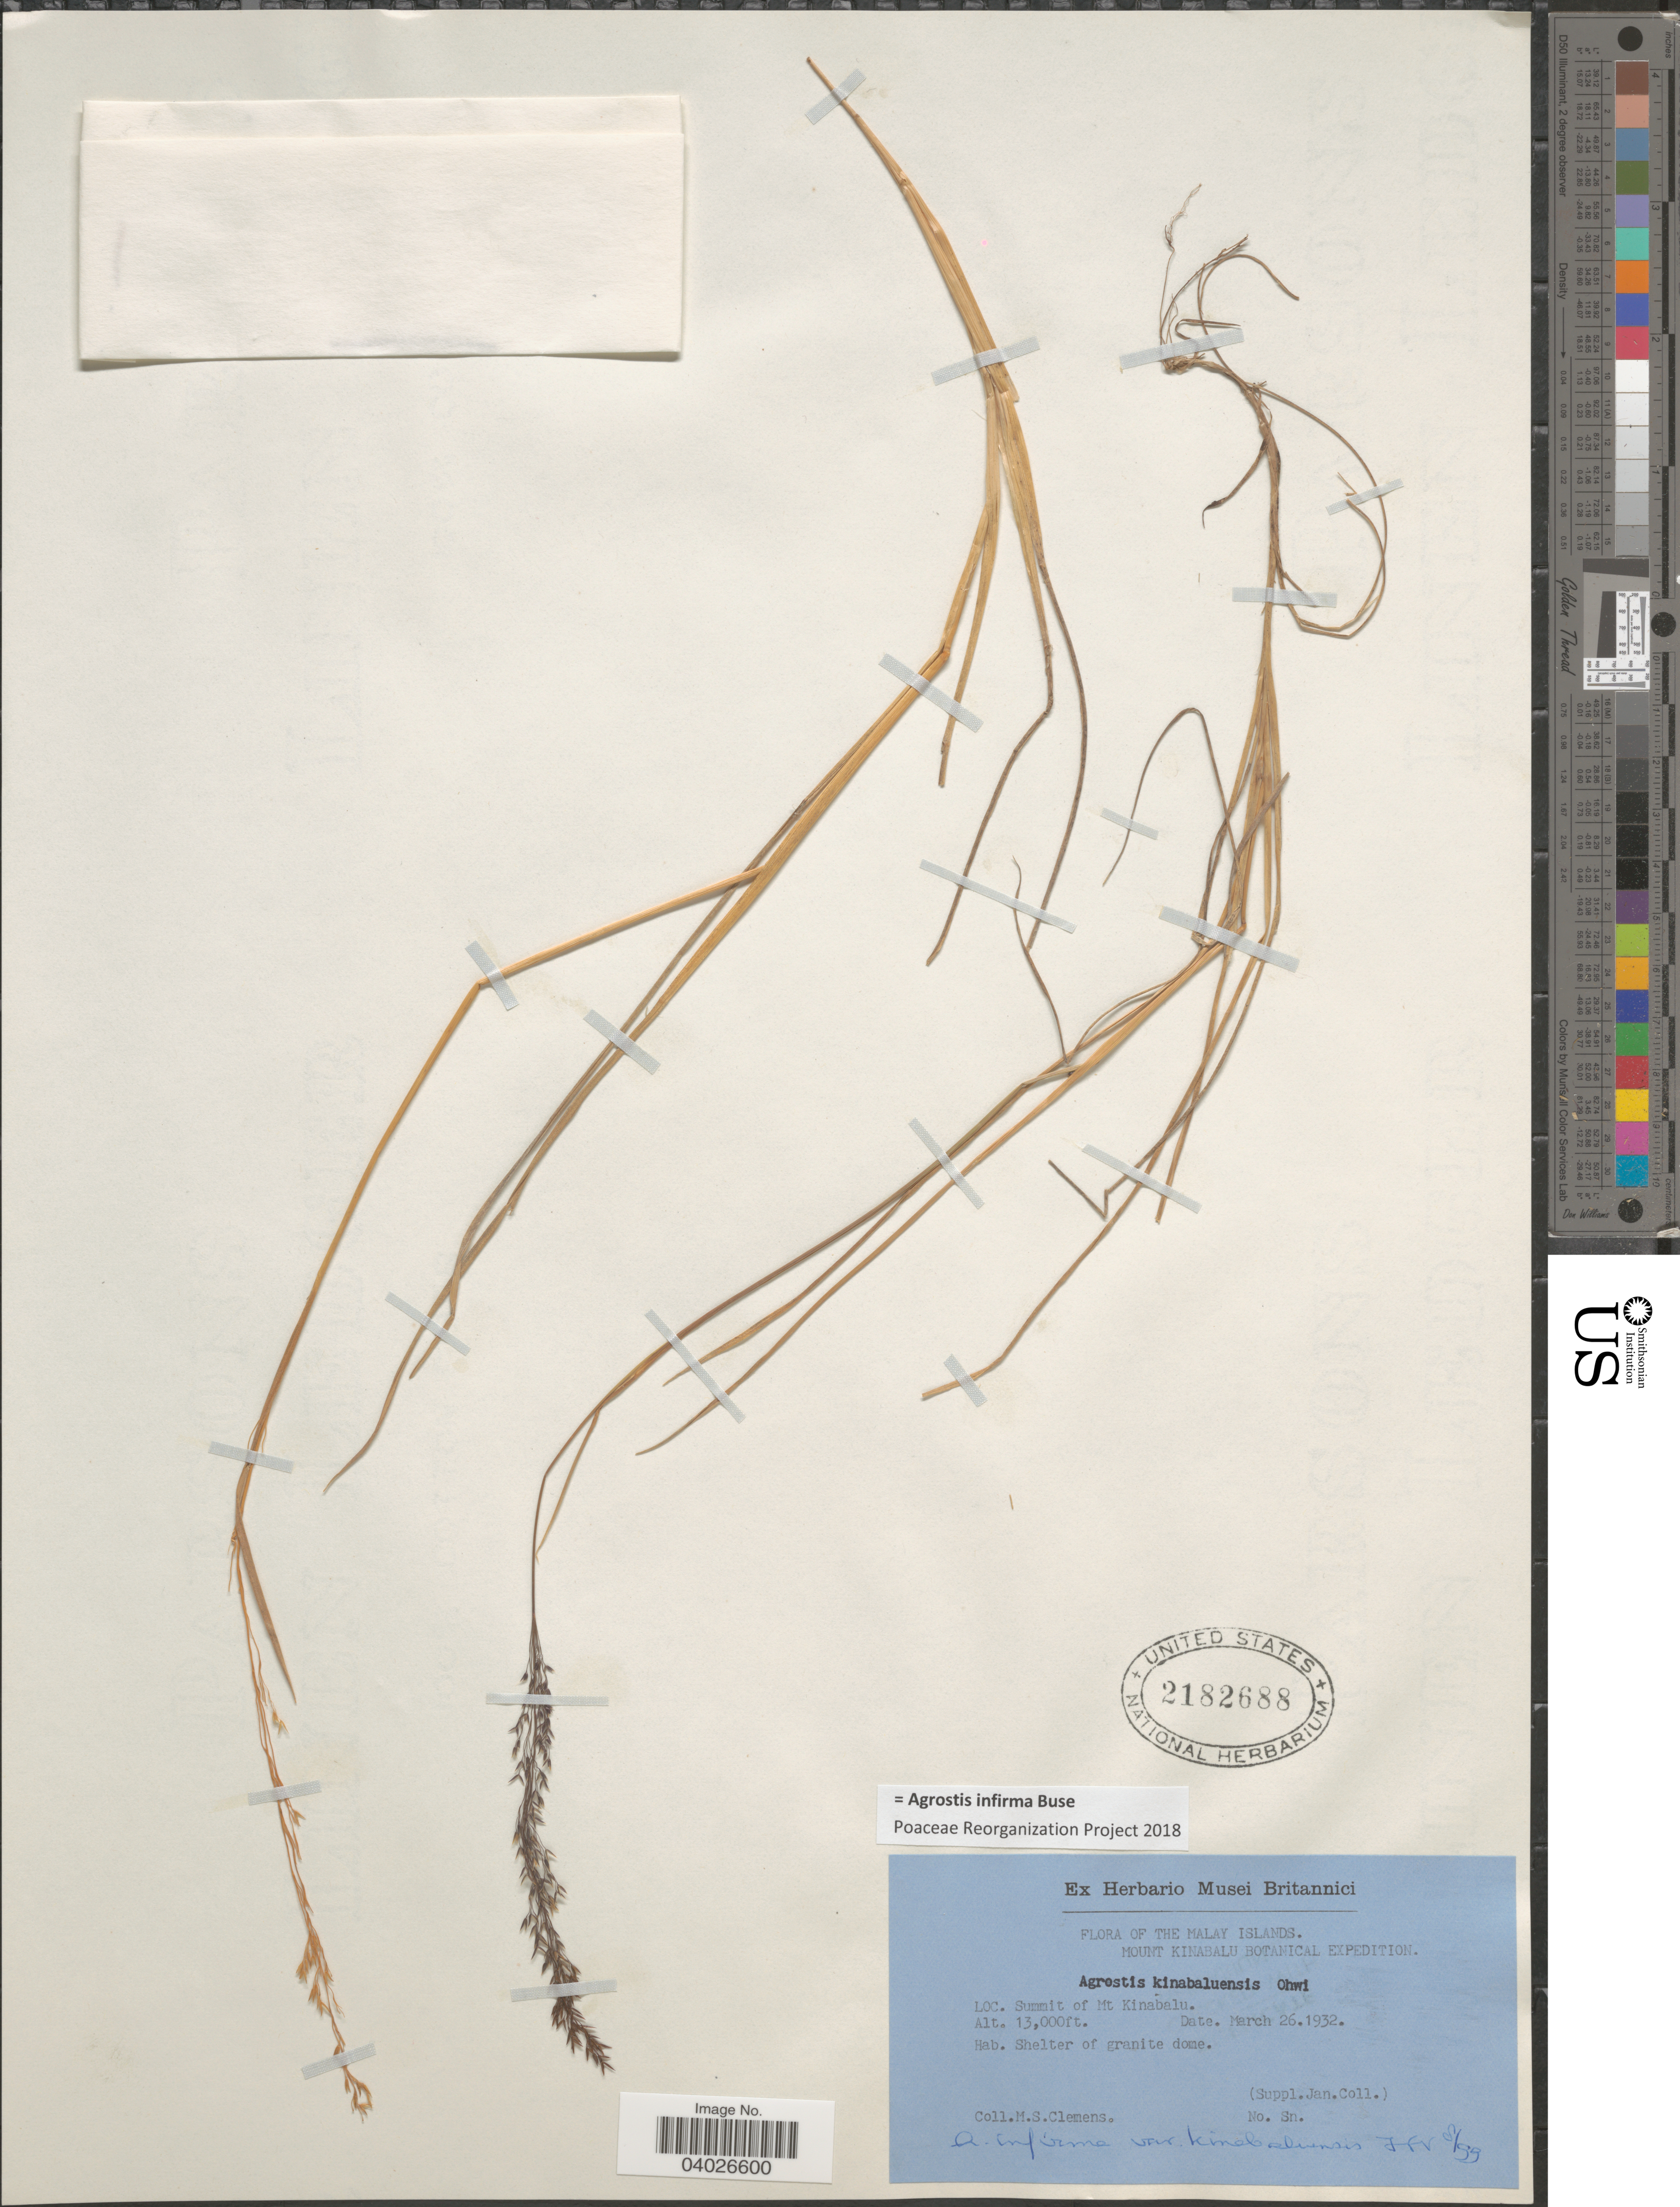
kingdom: Plantae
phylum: Tracheophyta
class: Liliopsida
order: Poales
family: Poaceae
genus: Agrostis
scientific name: Agrostis infirma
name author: Büse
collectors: M. S. Clemens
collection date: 1932-03-26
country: Malaysia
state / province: Sabah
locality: Malay Islands. Mount Kinabalu Botanical Expedition. Summit of Mt. Kinabalu.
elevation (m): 3962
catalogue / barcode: US 2182688